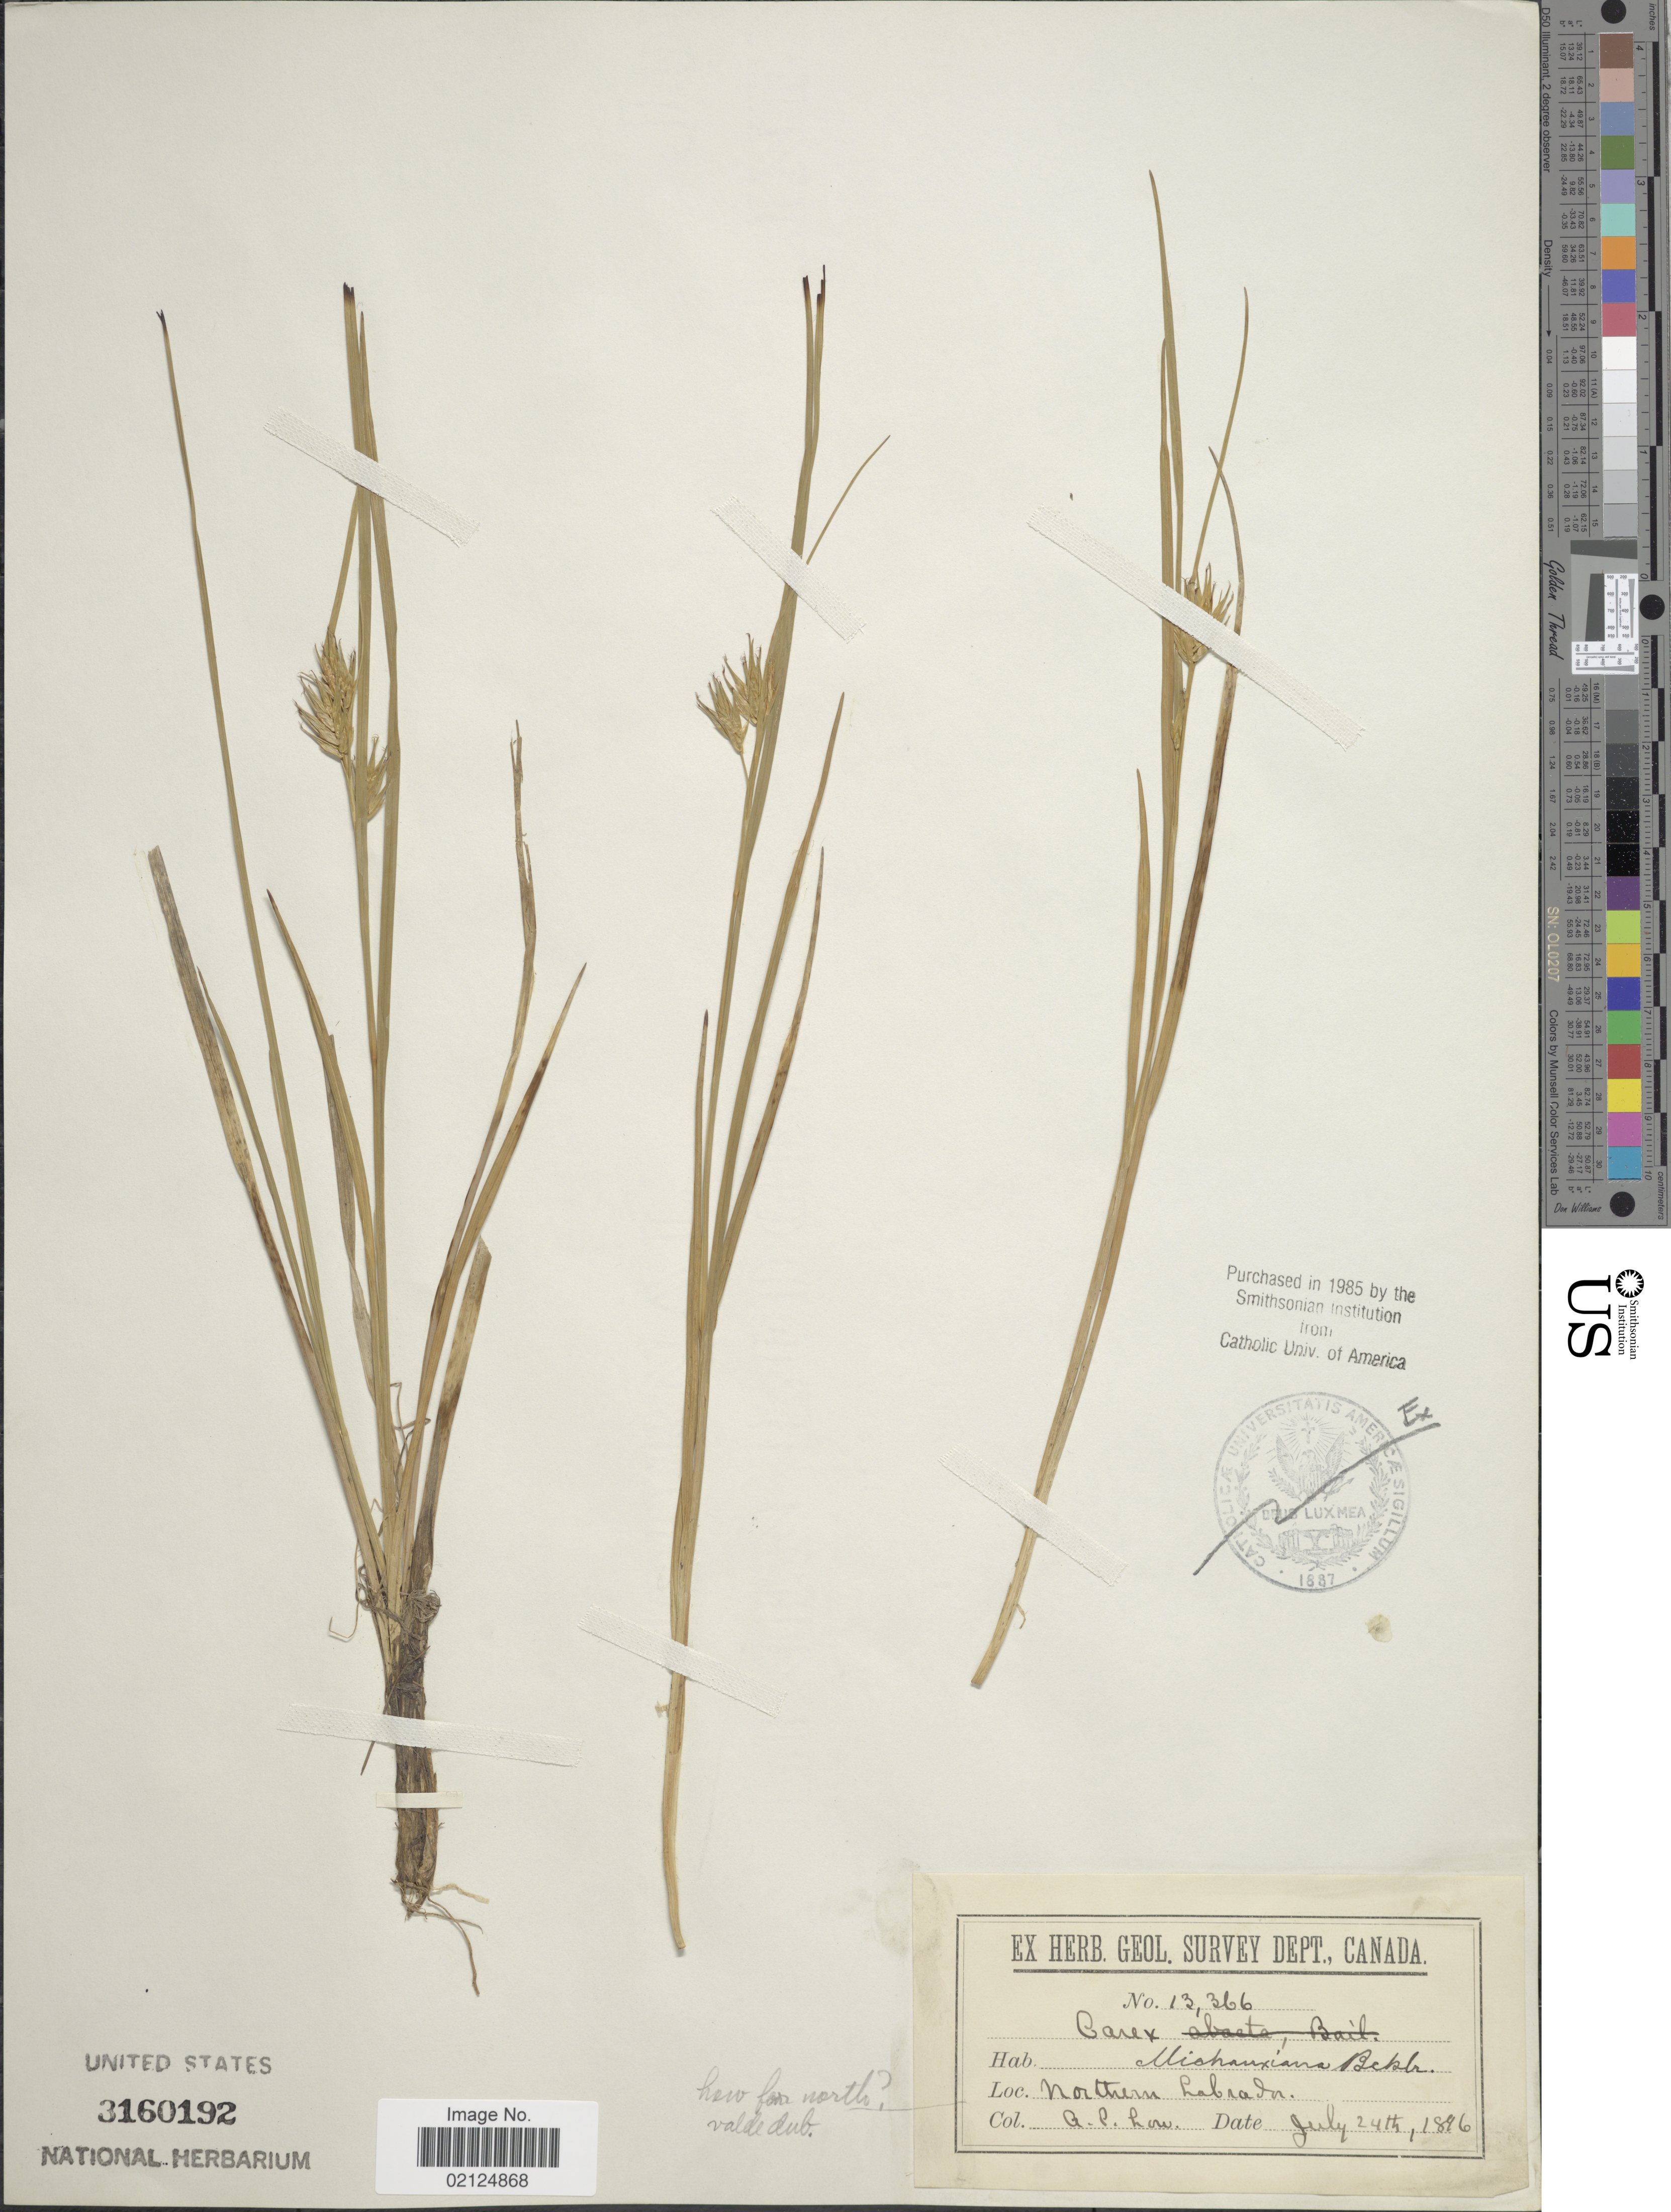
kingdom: Plantae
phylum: Tracheophyta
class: Liliopsida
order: Poales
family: Cyperaceae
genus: Carex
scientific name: Carex michauxiana subsp. michauxiana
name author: Boeckeler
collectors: A. Low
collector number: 13366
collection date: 1896-07-24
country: Canada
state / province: Newfoundland and Labrador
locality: Northern Labrador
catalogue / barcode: US 3160192